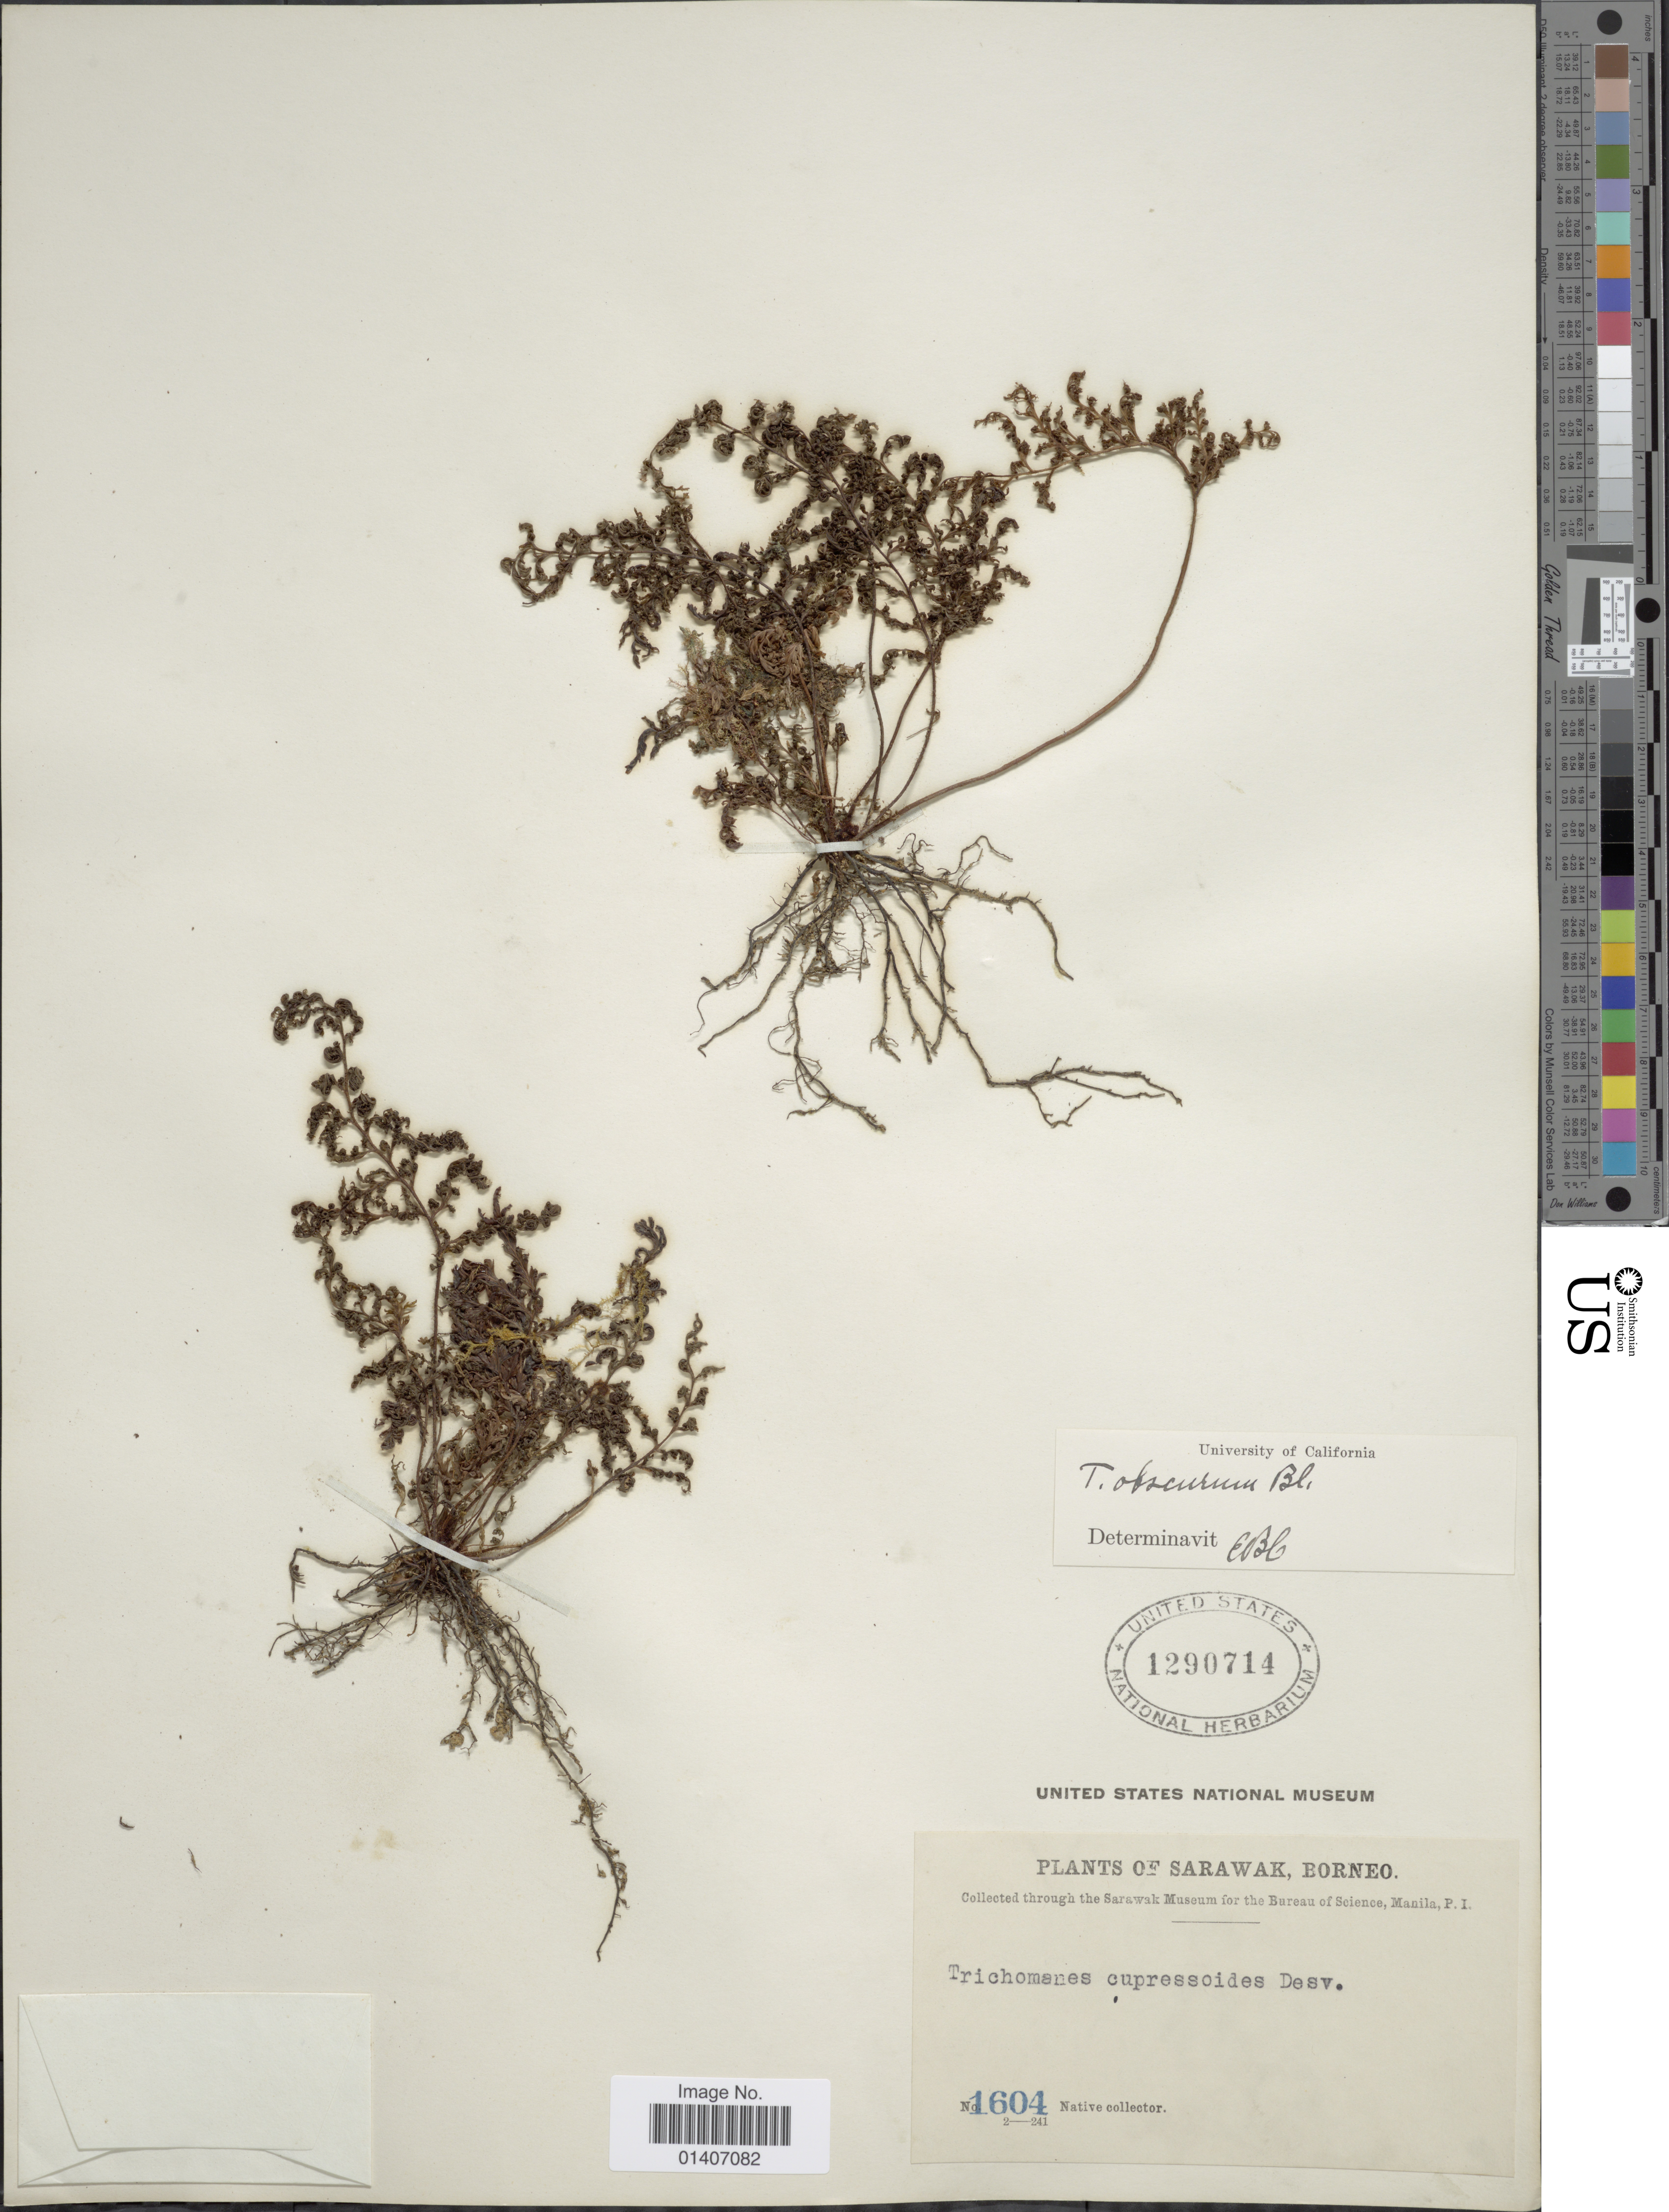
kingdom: Plantae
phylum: Tracheophyta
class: Polypodiopsida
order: Hymenophyllales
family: Hymenophyllaceae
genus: Abrodictyum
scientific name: Abrodictyum obscurum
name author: (Blume) Ebihara & K. Iwats.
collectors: Native collector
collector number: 1604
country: Malaysia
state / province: Sarawak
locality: Sarawak Borneo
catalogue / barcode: US 1290714